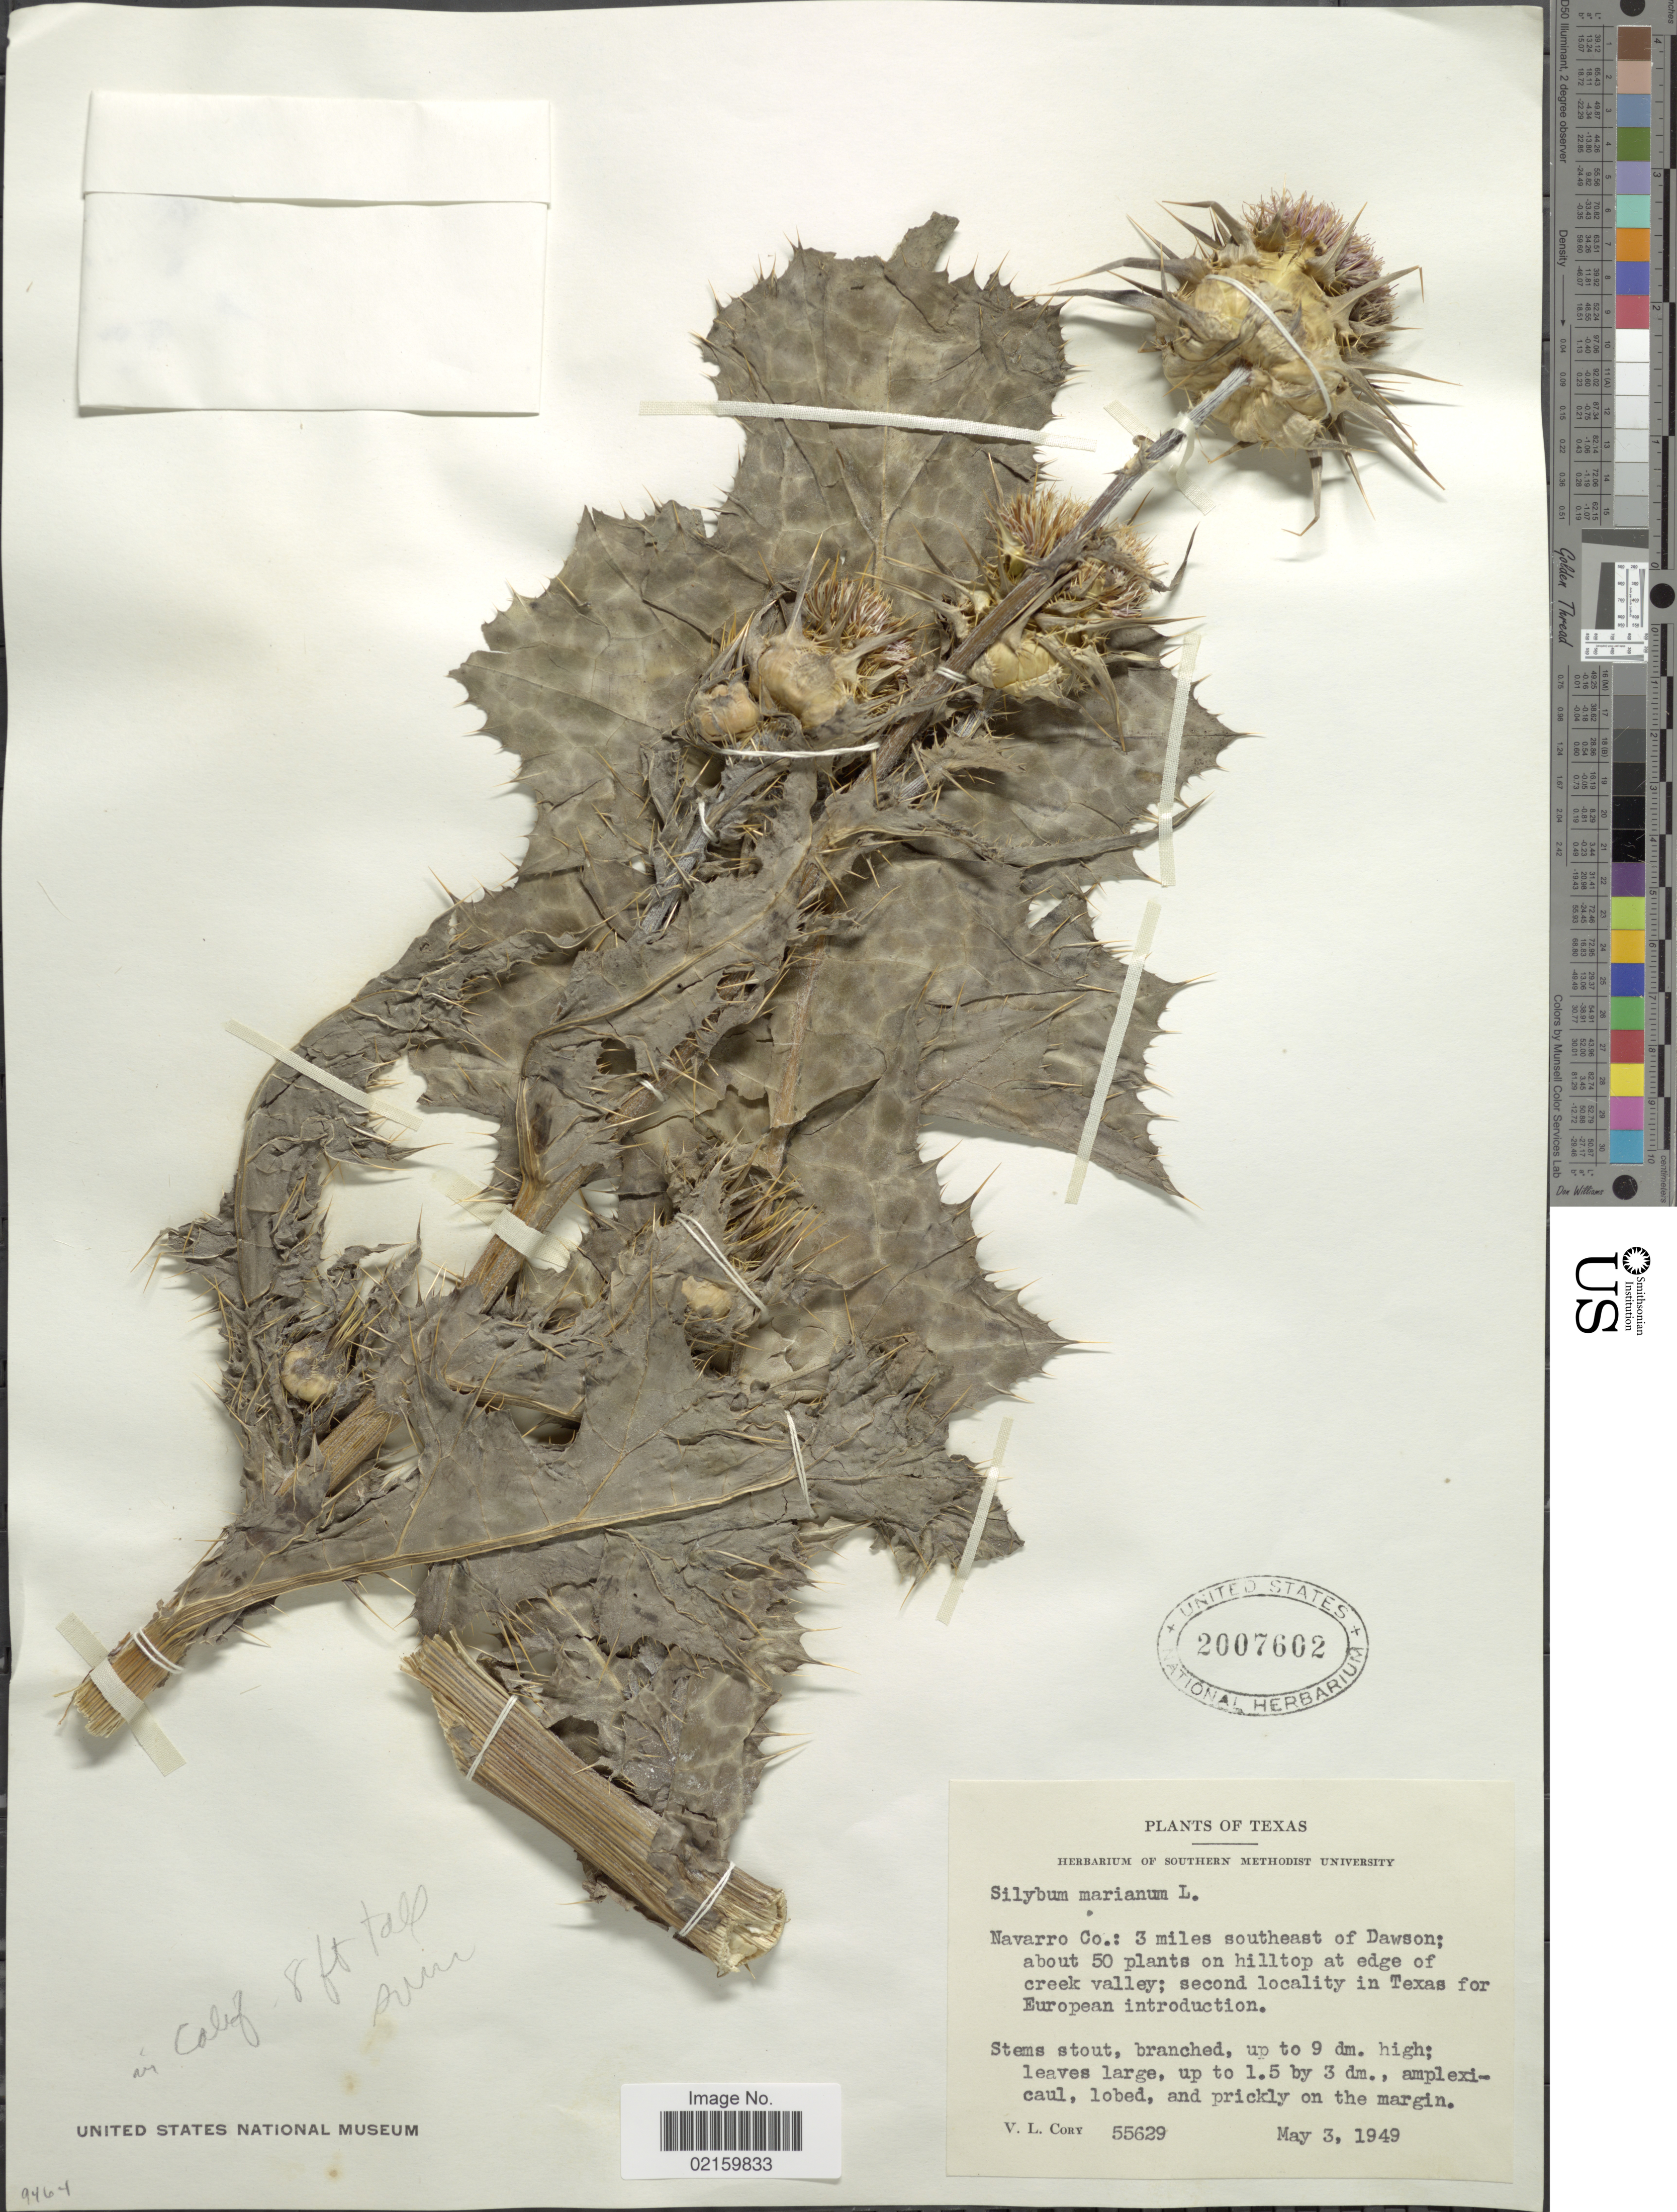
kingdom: Plantae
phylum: Tracheophyta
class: Magnoliopsida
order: Asterales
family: Asteraceae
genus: Silybum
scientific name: Silybum marianum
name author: (L.) Gaertn.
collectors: V. Cory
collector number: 55629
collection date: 1949-05-03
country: United States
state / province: Texas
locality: Texas Navarro Co.: 3 miles southeast of Dawsonl about 50 mplants on hilltop at edge of creek valley; second locality in Texas for European introduction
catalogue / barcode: US 2007602